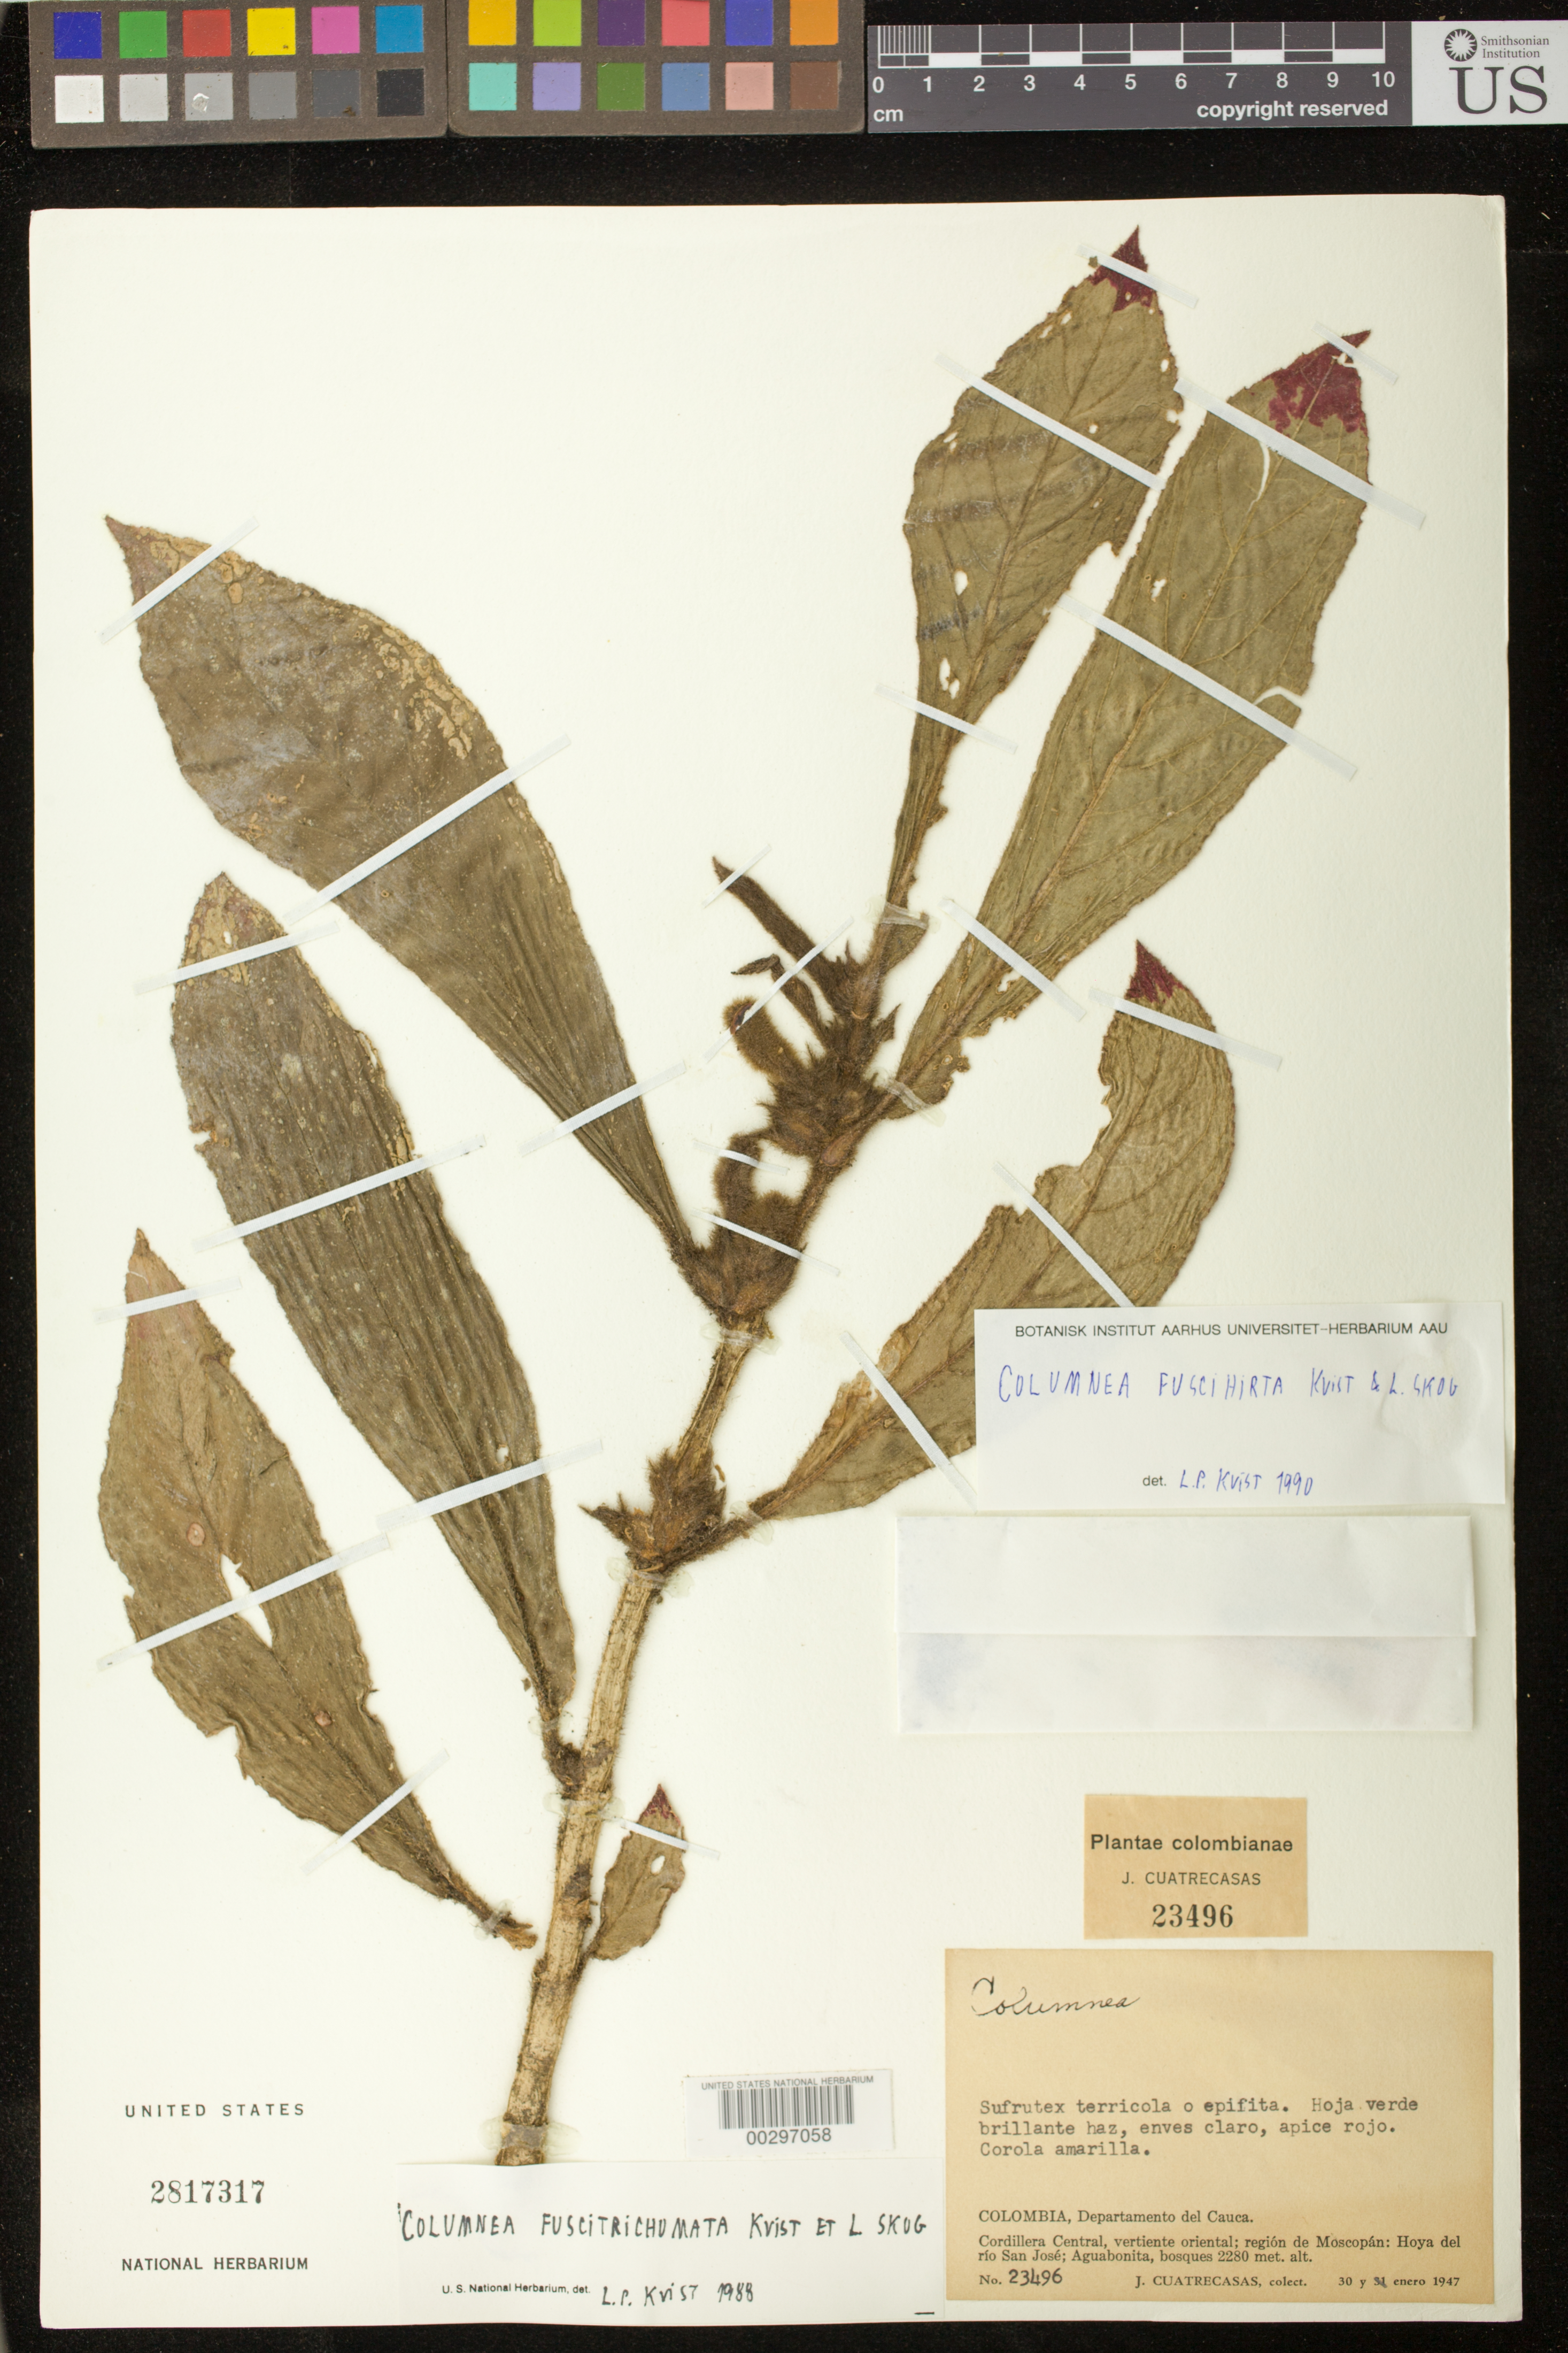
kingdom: Plantae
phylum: Tracheophyta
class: Magnoliopsida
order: Lamiales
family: Gesneriaceae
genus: Columnea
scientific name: Columnea fuscihirta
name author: L.P. Kvist & L.E. Skog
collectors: J. Cuatrecasas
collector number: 23496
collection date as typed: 30 Jan 1947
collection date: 1947-01-30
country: Colombia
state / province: Valle del Cauca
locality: Hoya del Rio San Jose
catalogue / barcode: US 2817317